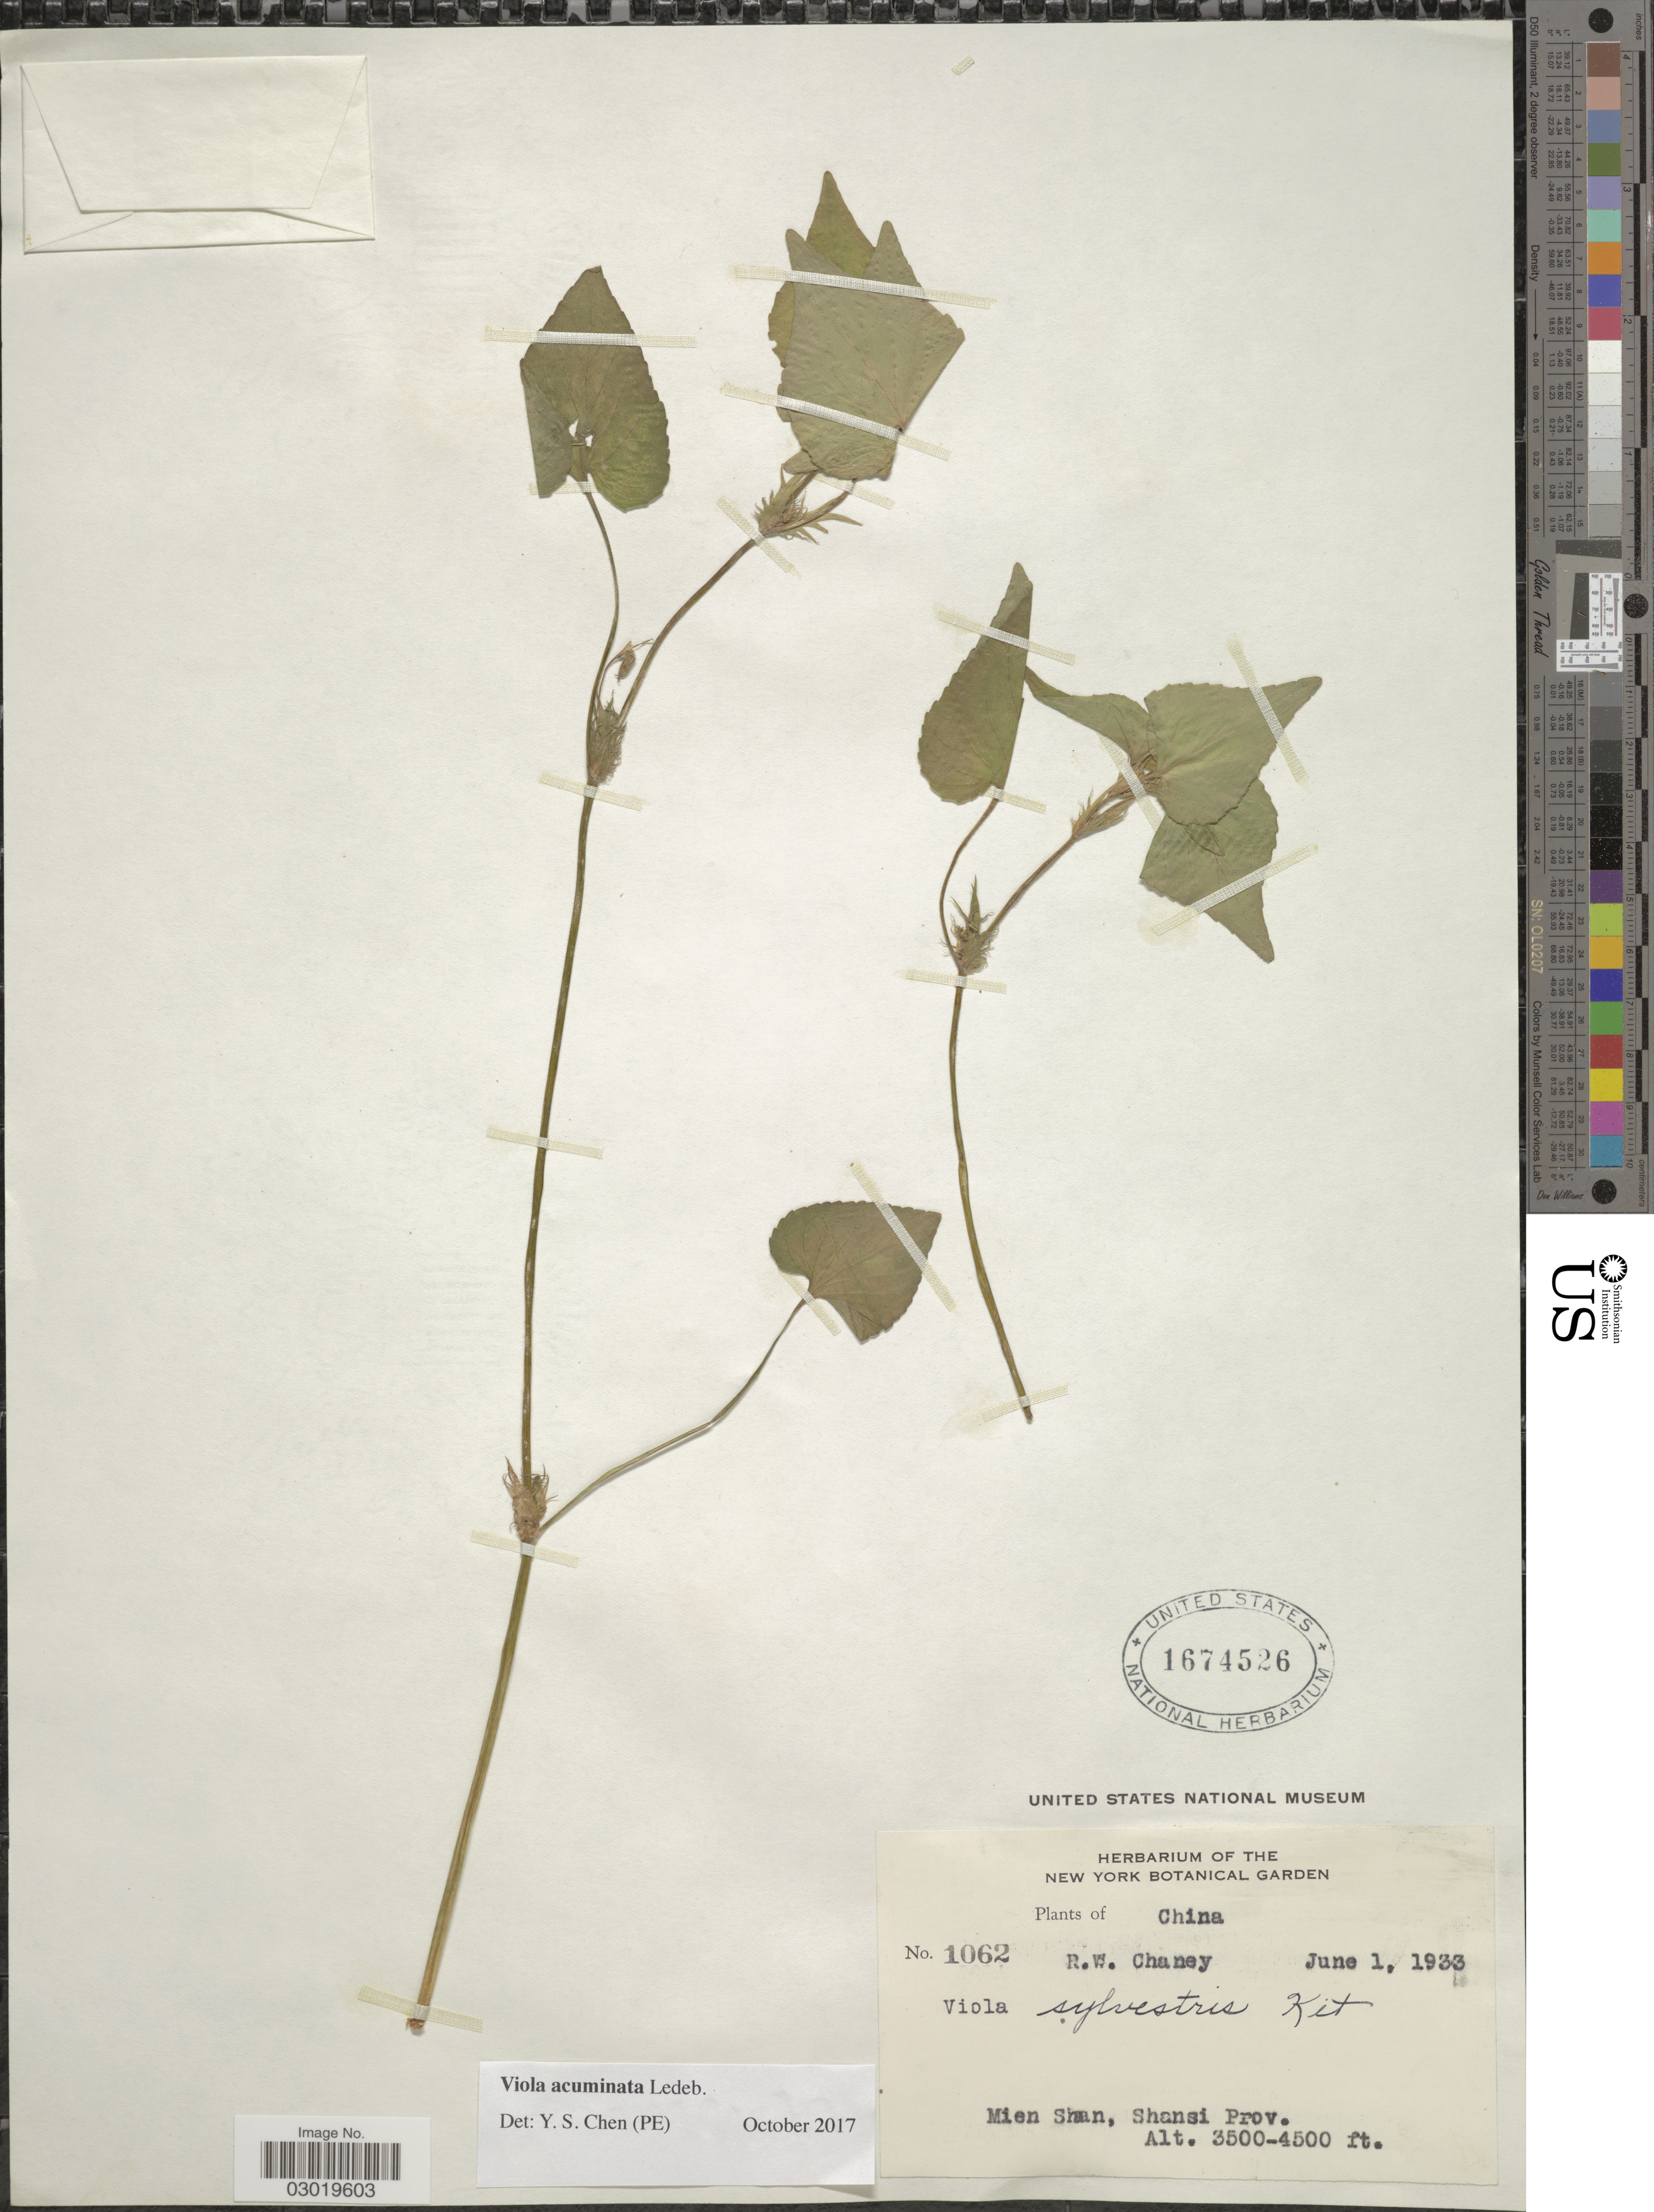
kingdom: Plantae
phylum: Tracheophyta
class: Magnoliopsida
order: Malpighiales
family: Violaceae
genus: Viola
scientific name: Viola acuminata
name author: Ledeb.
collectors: R. Chaney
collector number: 1062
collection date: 1933-06-01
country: China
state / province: Shanxi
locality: Mien Shan, Shansi Prov.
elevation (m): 1067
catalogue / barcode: US 1674526